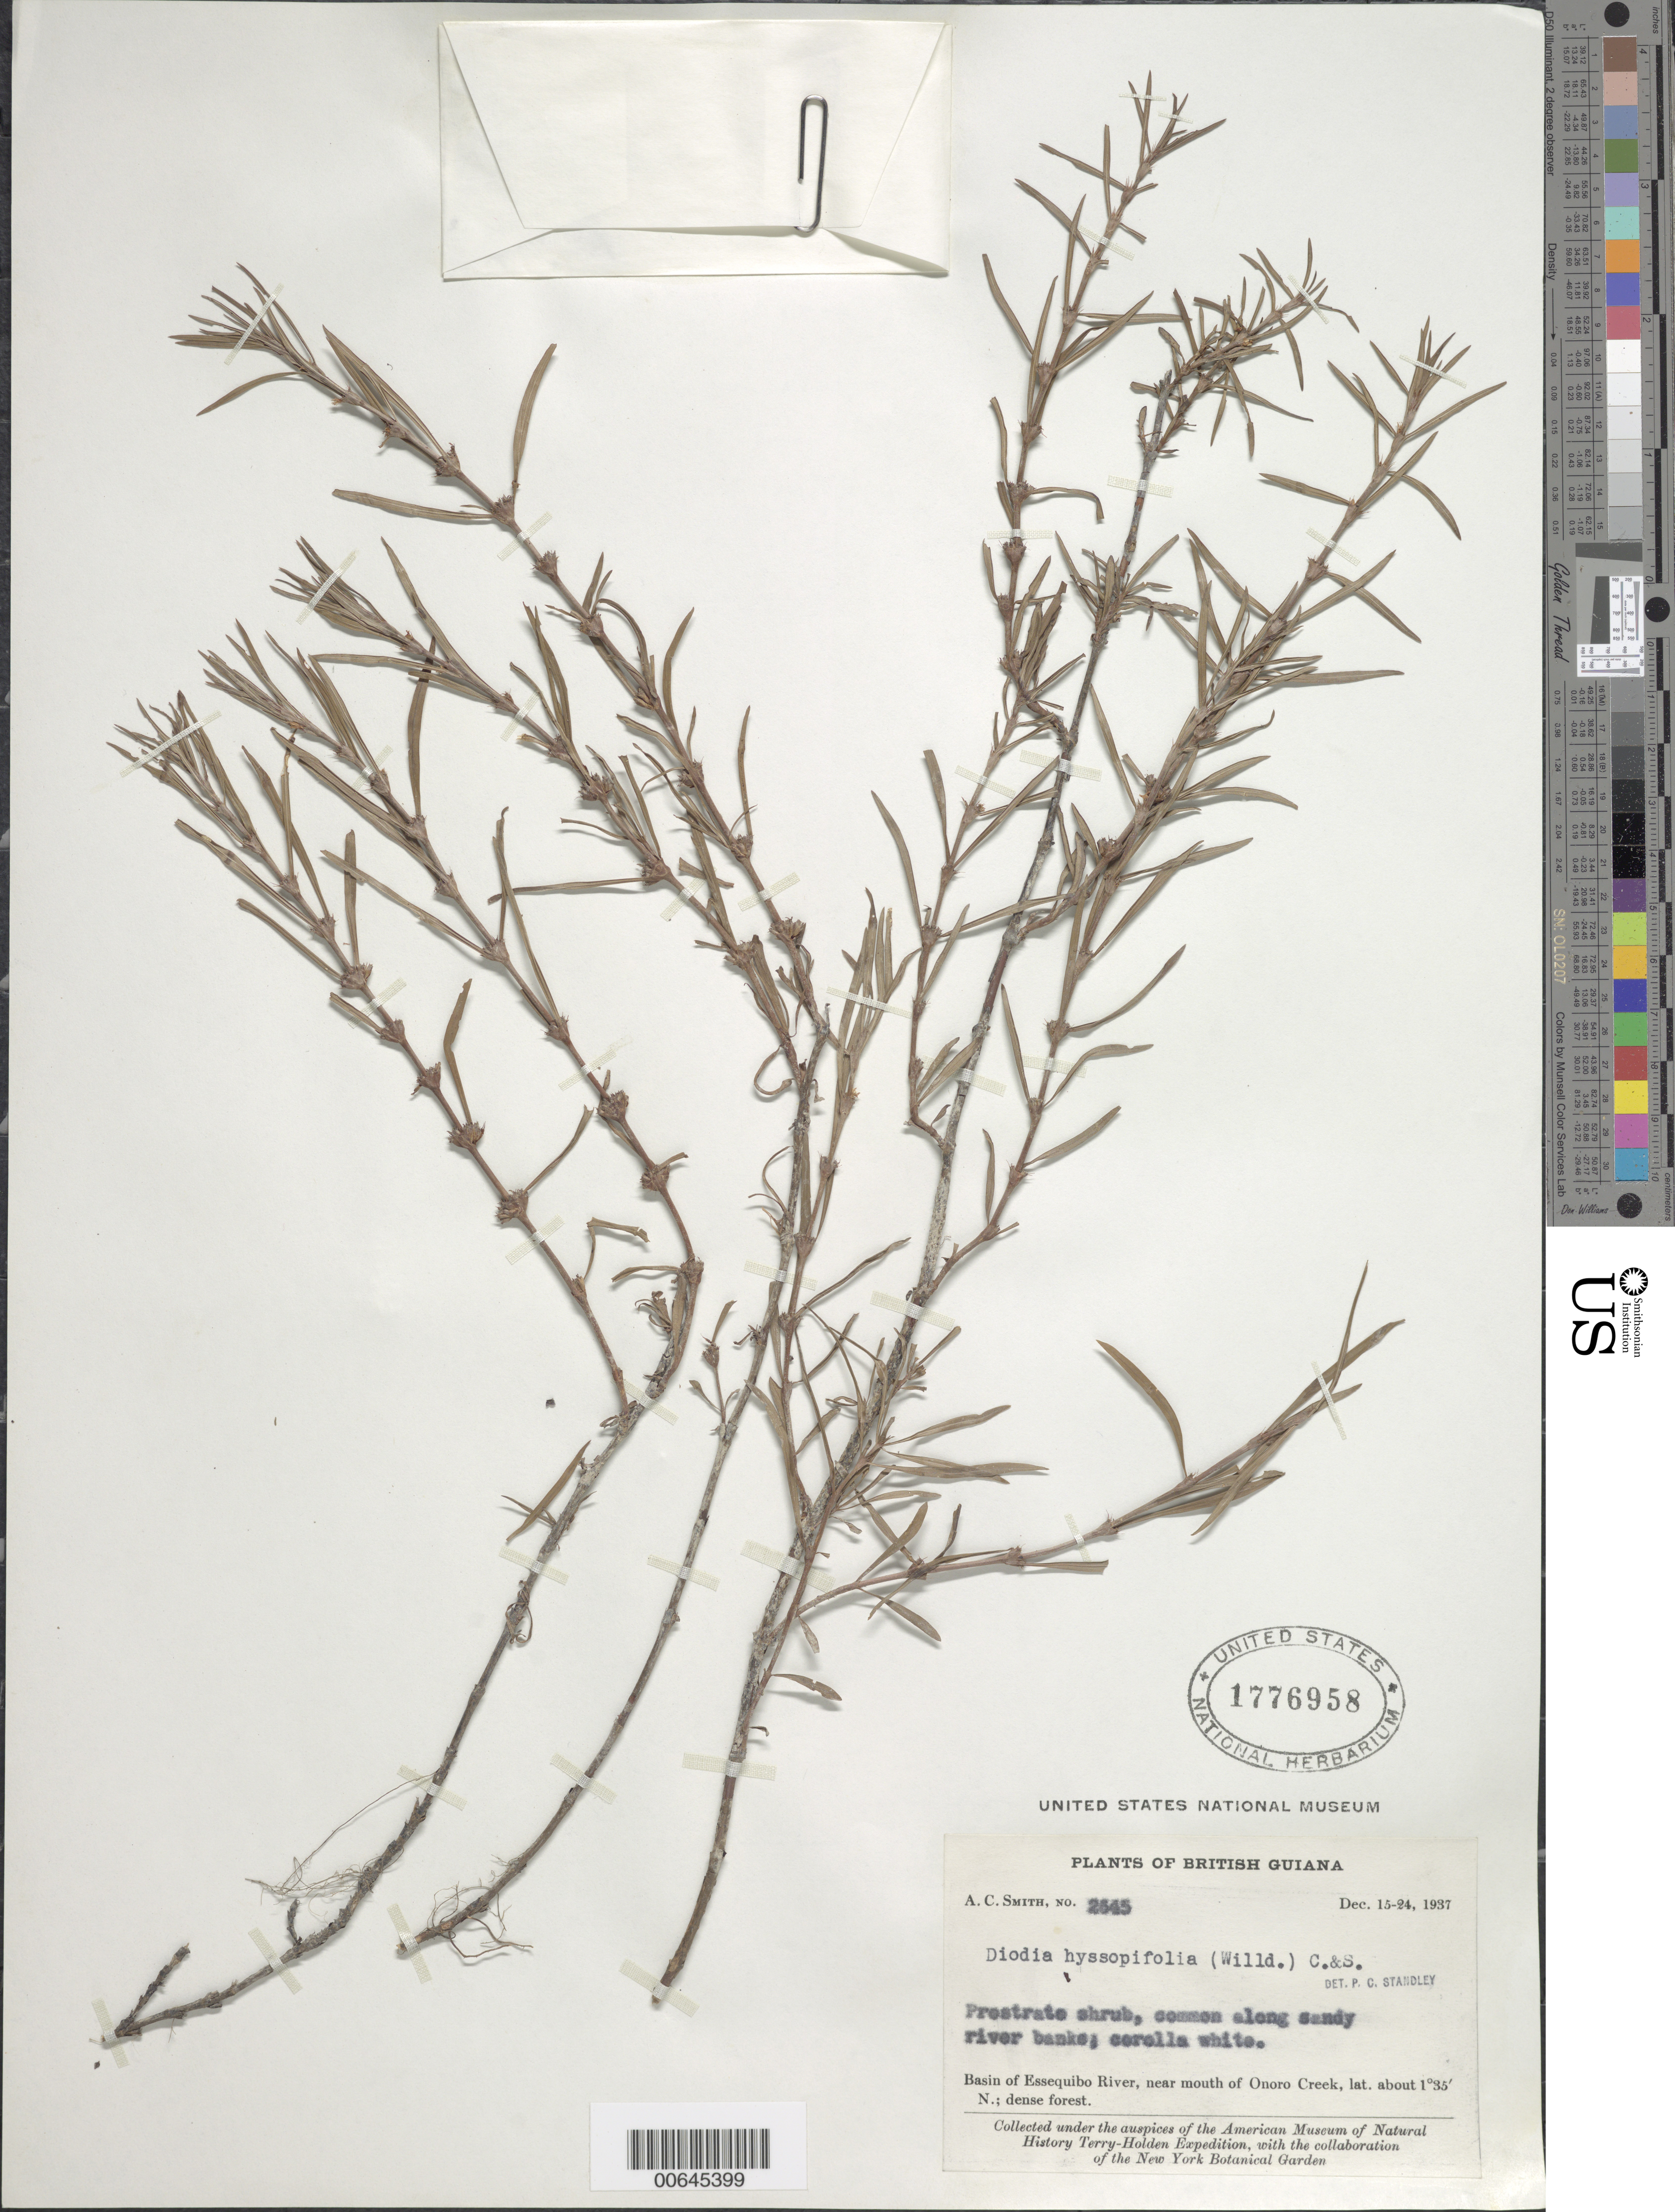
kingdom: Plantae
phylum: Tracheophyta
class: Magnoliopsida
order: Gentianales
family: Rubiaceae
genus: Diodia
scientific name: Diodia hyssopifolia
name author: (Willd. ex Roem. & Schult.) Cham. & Schltdl.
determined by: Standley, Paul C.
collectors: A. C. Smith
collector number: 2645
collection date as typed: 15-Dec-37 to 24-Dec-37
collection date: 1937-12-15/1937-12-24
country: Guyana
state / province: U. Takutu-U. Essequibo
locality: Onoro Creek (near mouth), Essequibo River basin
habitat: Dense forest; along sandy riverbank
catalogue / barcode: US 1776958